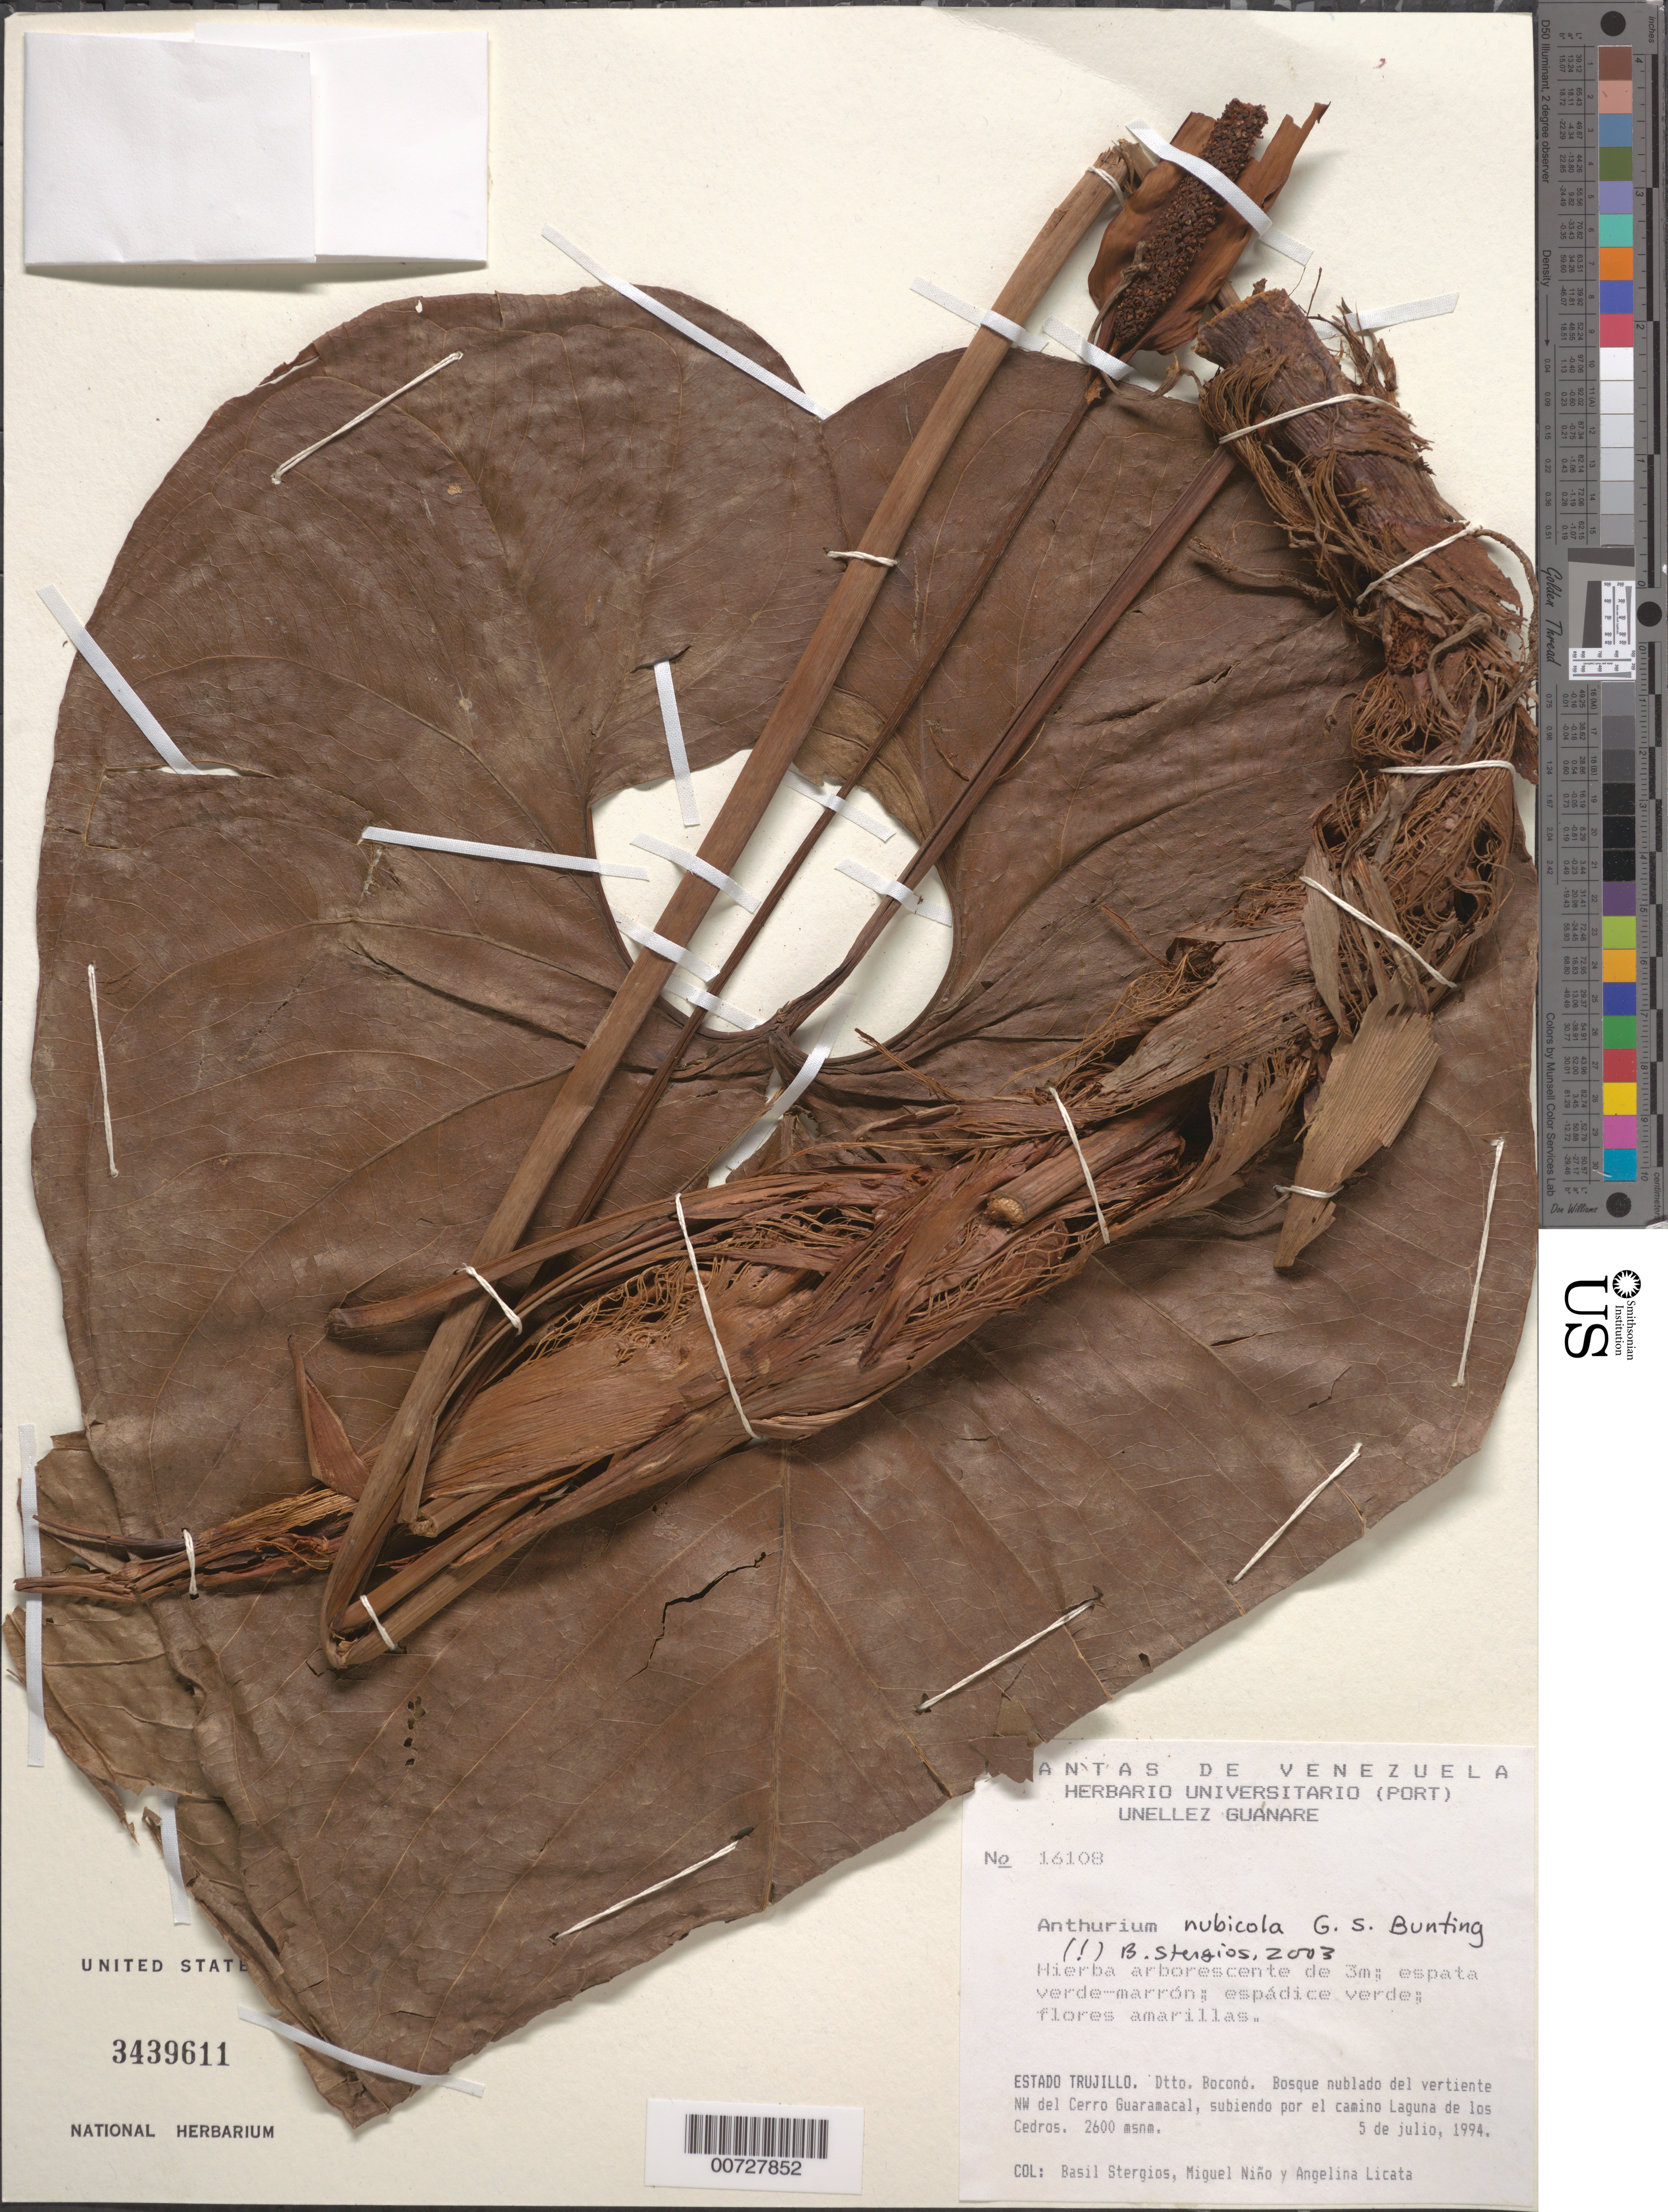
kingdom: Plantae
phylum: Tracheophyta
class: Liliopsida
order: Alismatales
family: Araceae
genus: Anthurium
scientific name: Anthurium nubicola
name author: G.S. Bunting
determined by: Stergios, B. G.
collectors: B. G. Stergios, S. M. Niño & A. Licata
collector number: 16108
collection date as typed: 05 Jul 1994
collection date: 1994-07-05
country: Venezuela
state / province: Trujillo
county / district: Boconó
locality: Cerro Guaramacal, vertiente NW del subiendo por el camino Laguna de los Cedros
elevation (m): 2600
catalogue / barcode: US 3439611